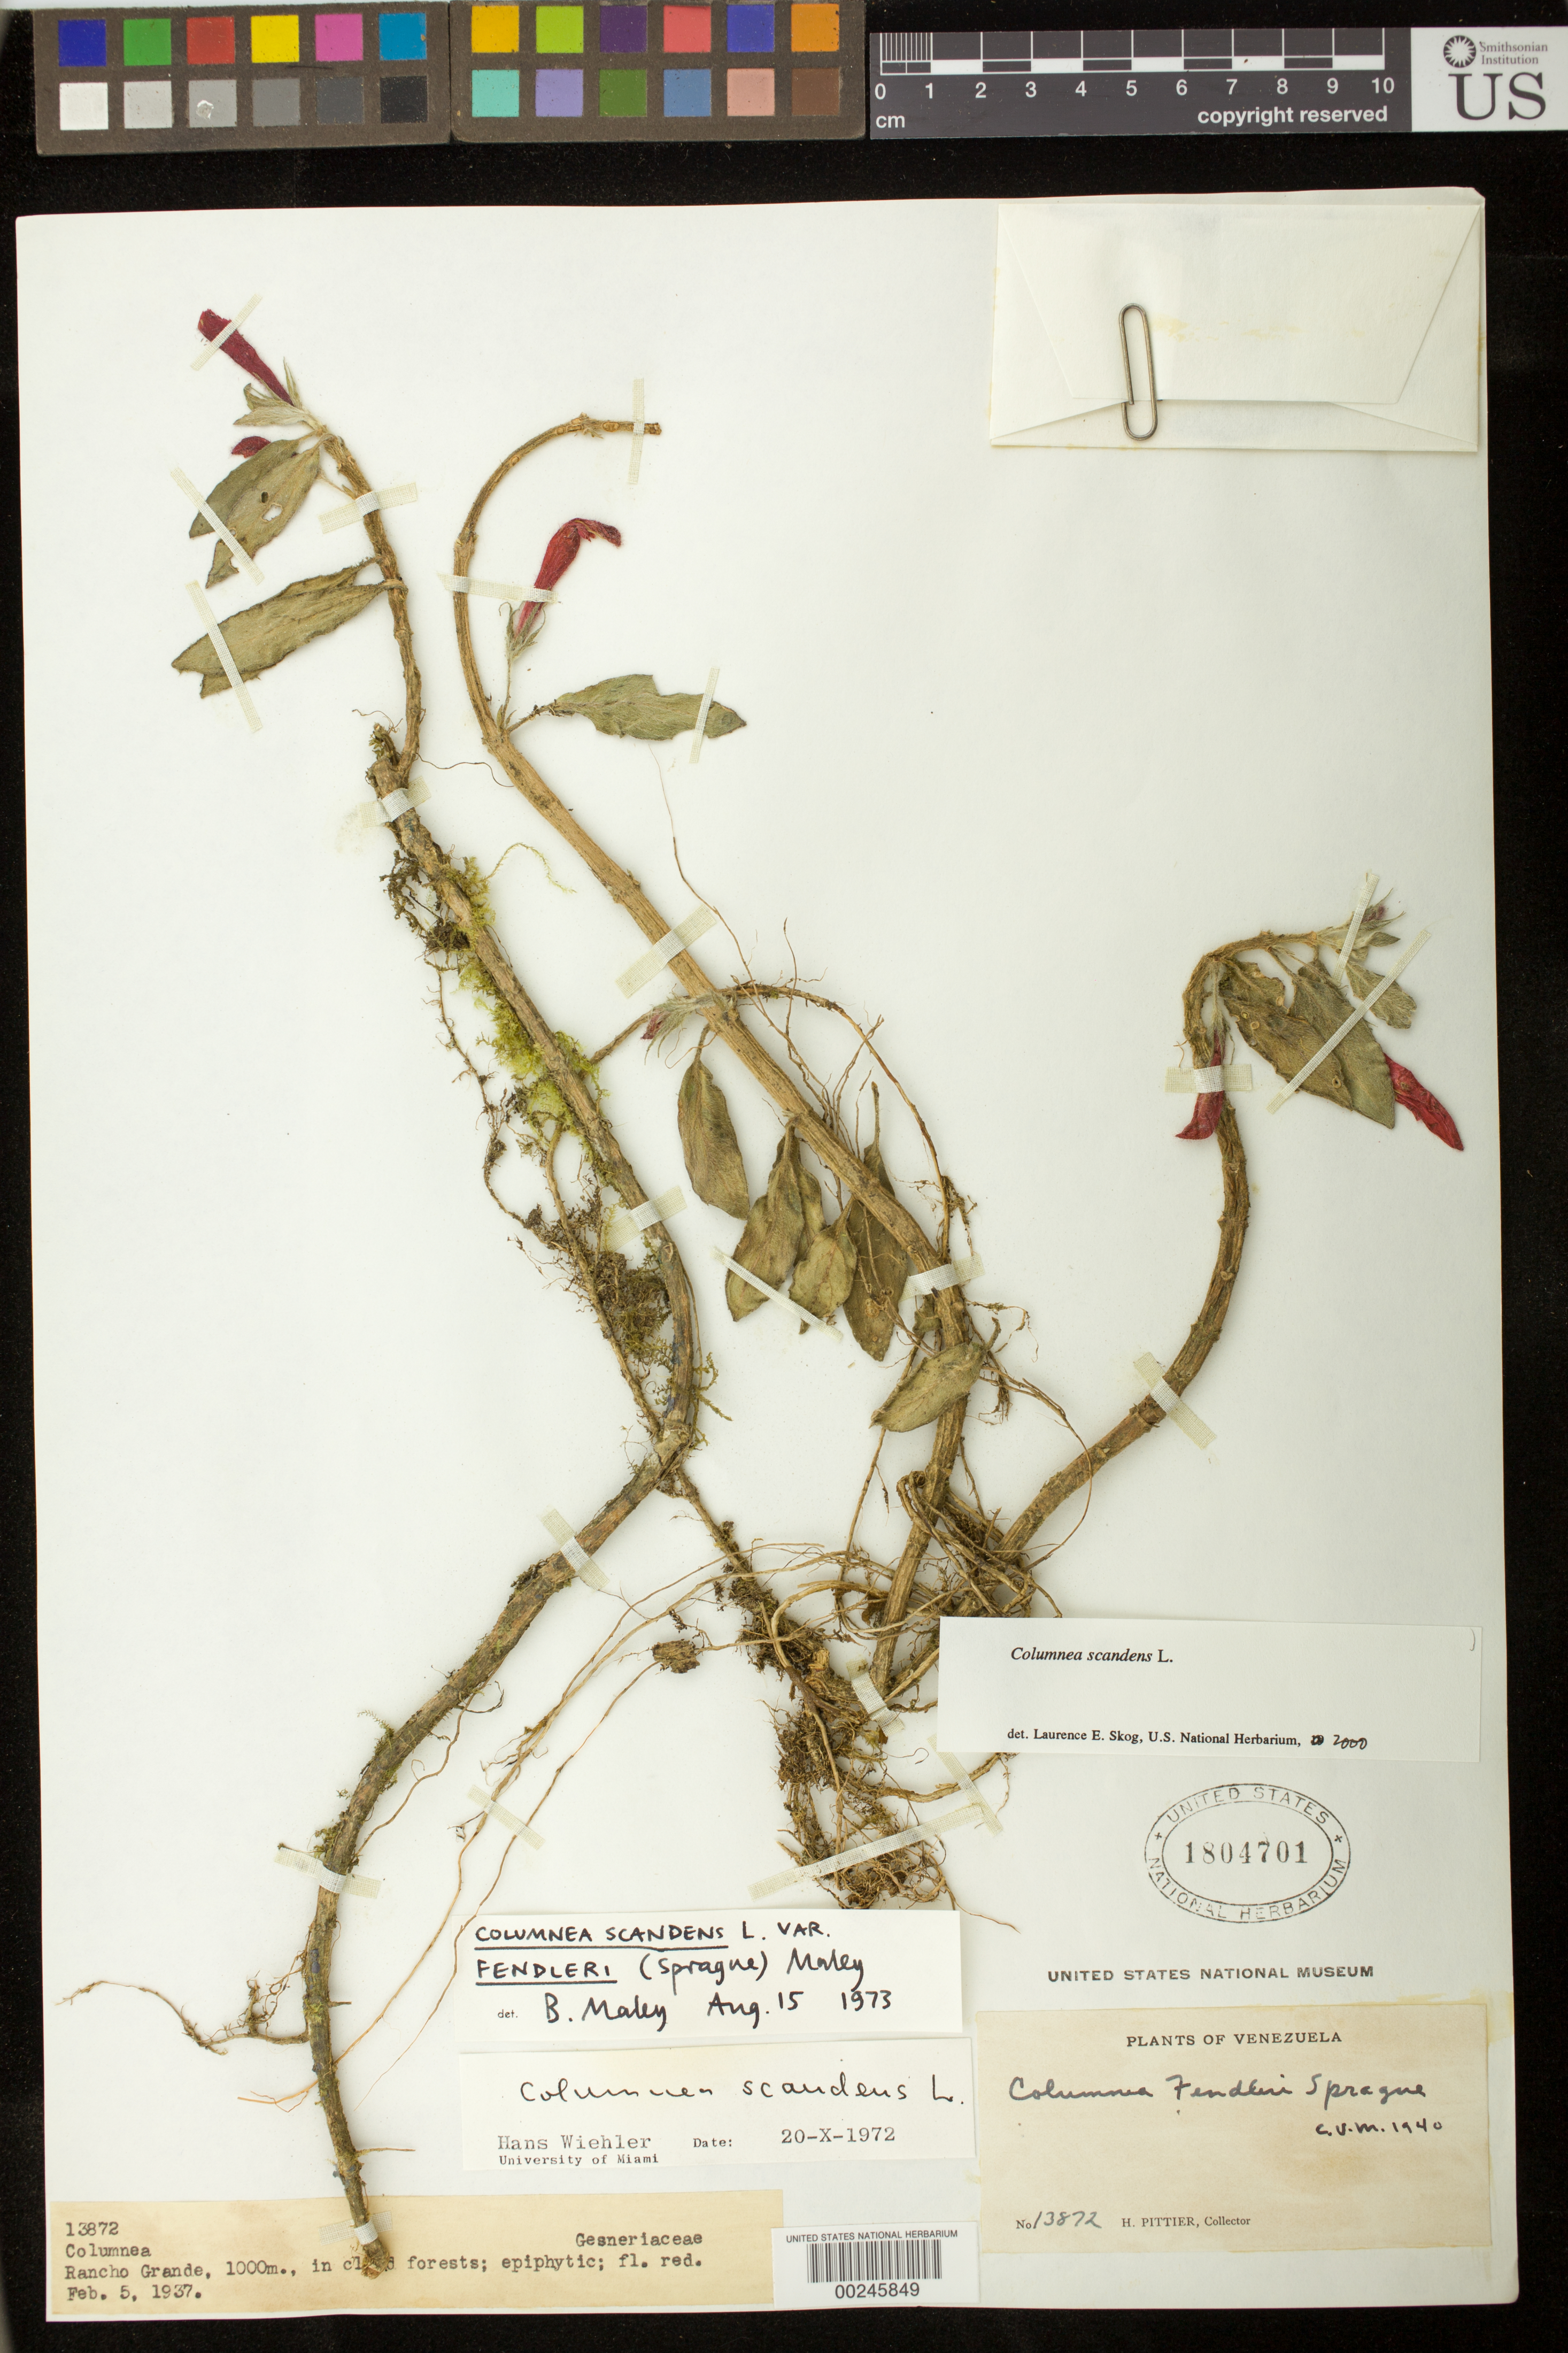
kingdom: Plantae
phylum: Tracheophyta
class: Magnoliopsida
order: Lamiales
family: Gesneriaceae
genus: Columnea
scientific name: Columnea scandens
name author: L.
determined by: Skog, Laurence E.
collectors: H. F. Pittier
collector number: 13872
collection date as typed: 05 Feb 1937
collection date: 1937-02-05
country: Venezuela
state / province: Aragua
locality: Rancho Grande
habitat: In cloud forests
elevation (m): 1000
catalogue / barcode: US 1804701